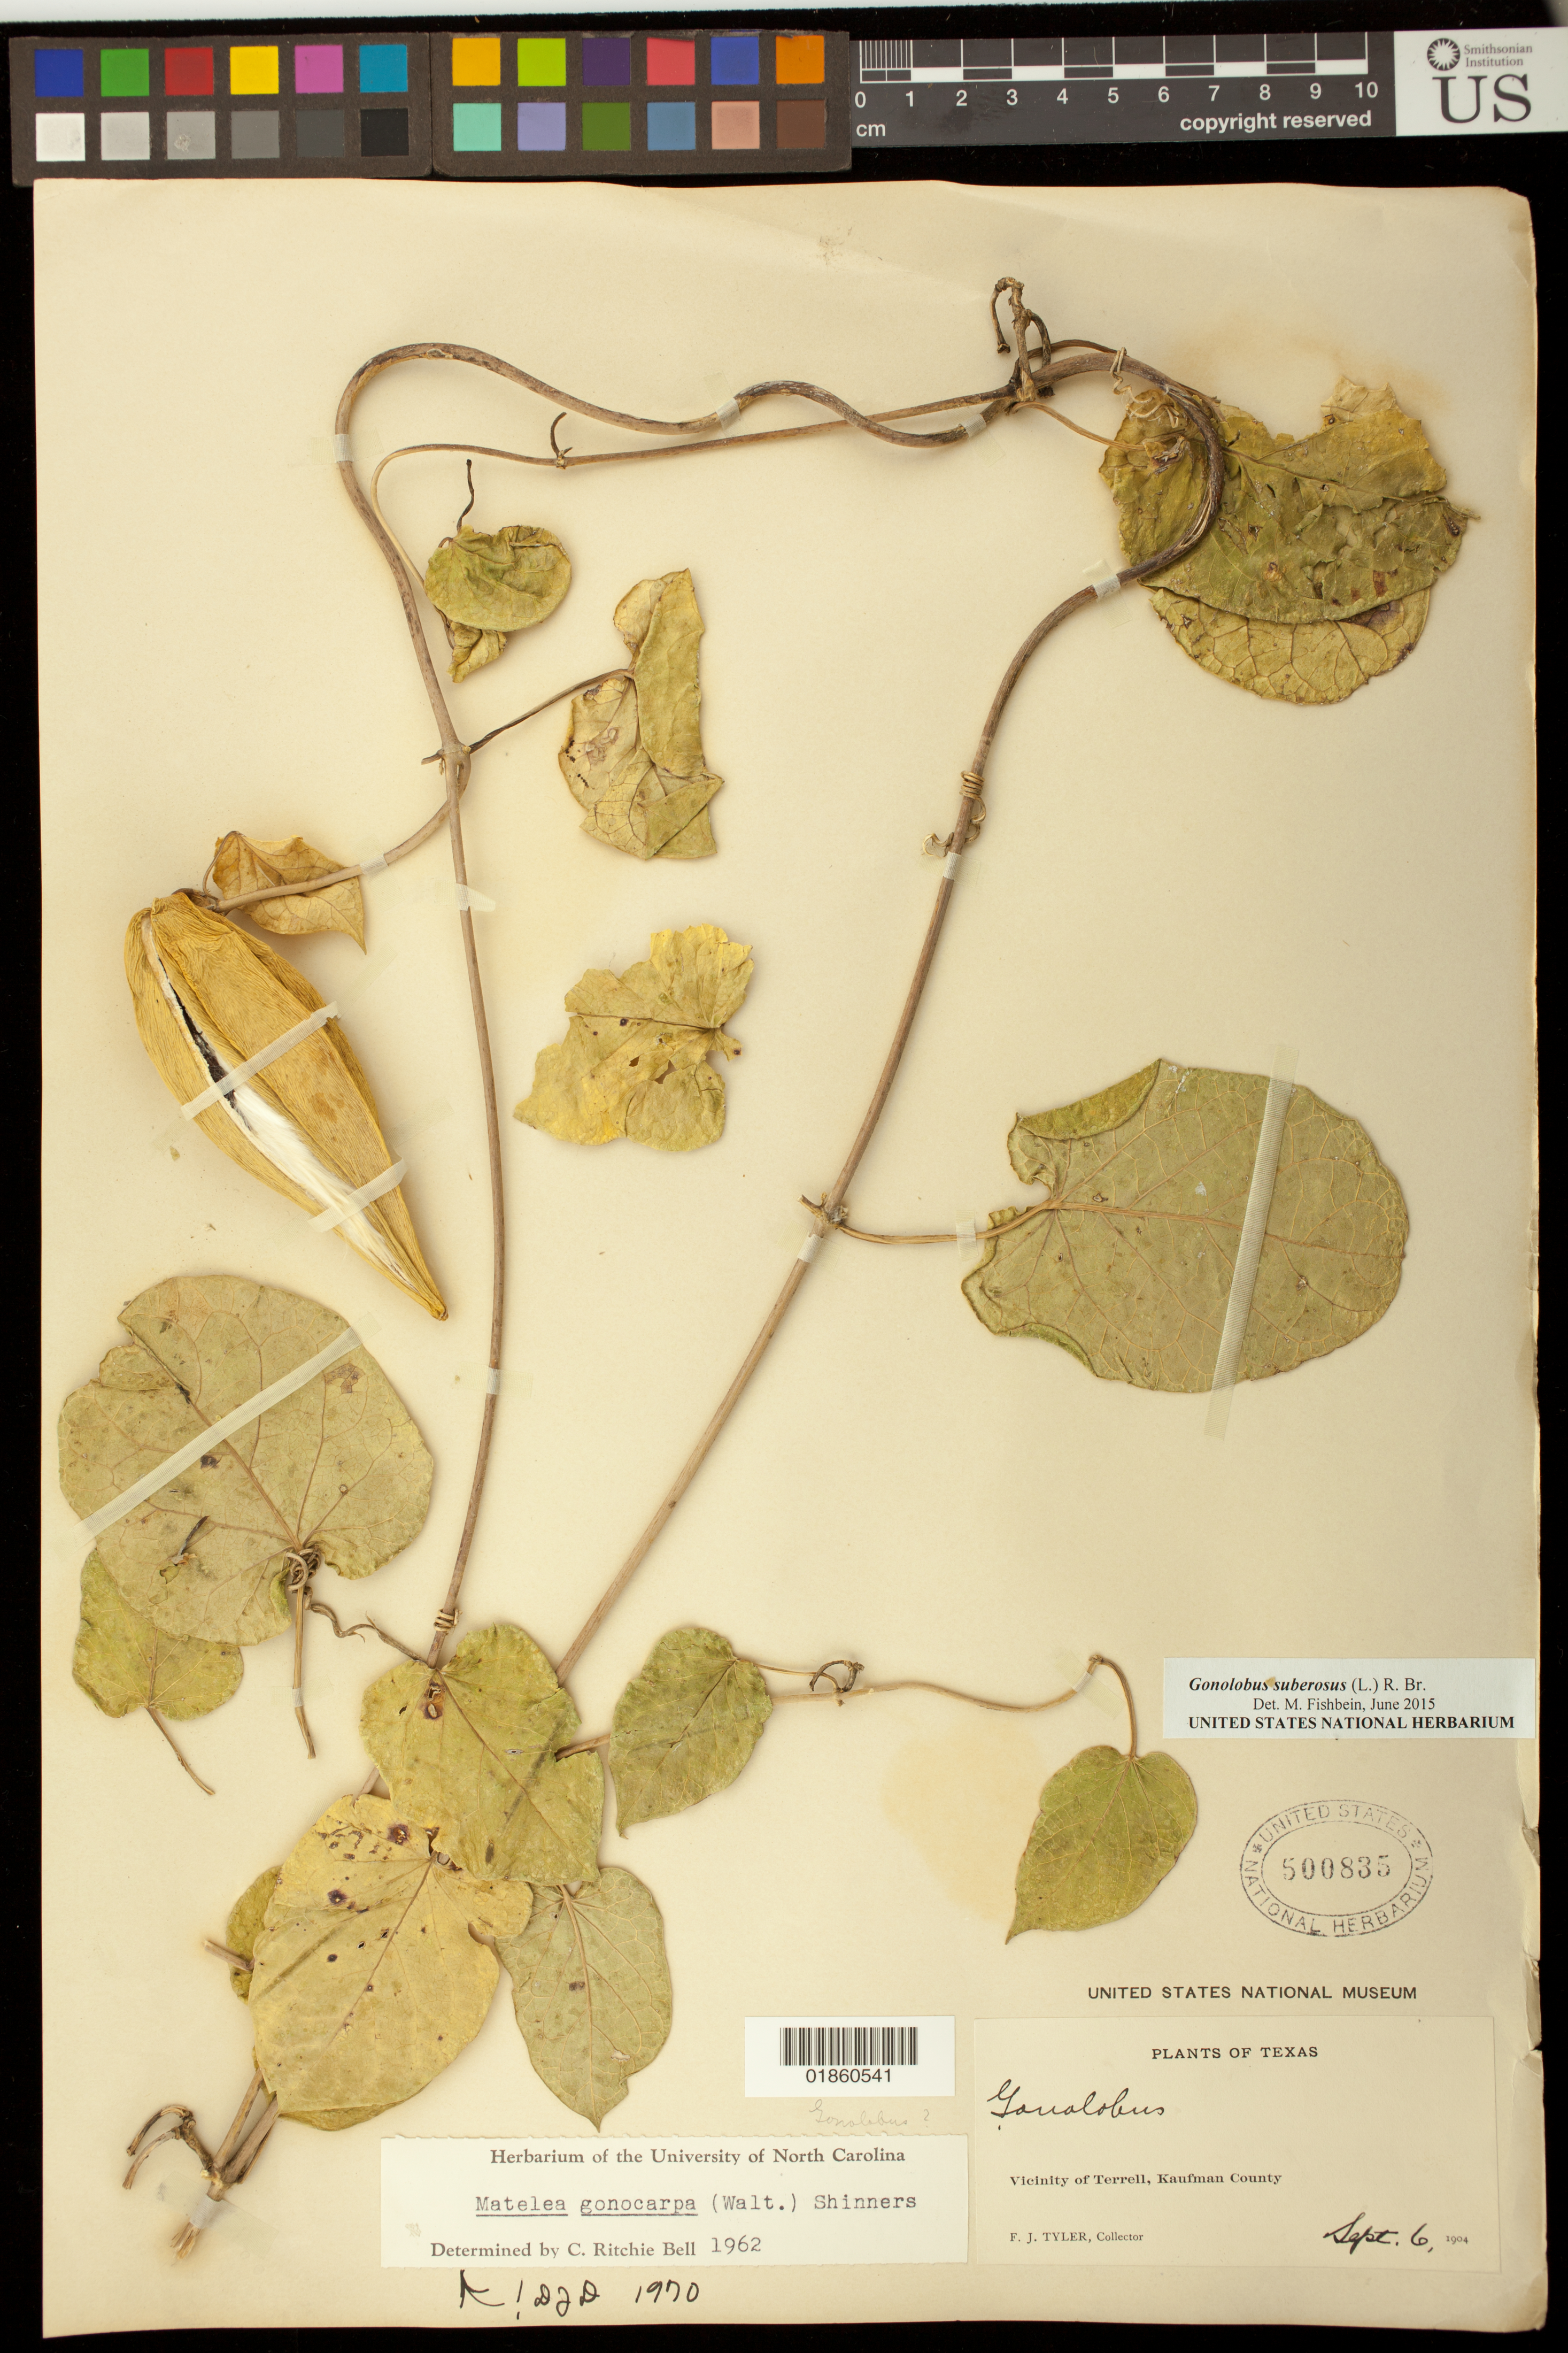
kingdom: Plantae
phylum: Tracheophyta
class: Magnoliopsida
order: Gentianales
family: Apocynaceae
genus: Gonolobus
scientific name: Gonolobus suberosus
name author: (L.) R. Br.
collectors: F. Tyler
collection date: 1904-09-06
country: United States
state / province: Texas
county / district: Kaufman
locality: Vicinity of Terrell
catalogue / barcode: US 500835